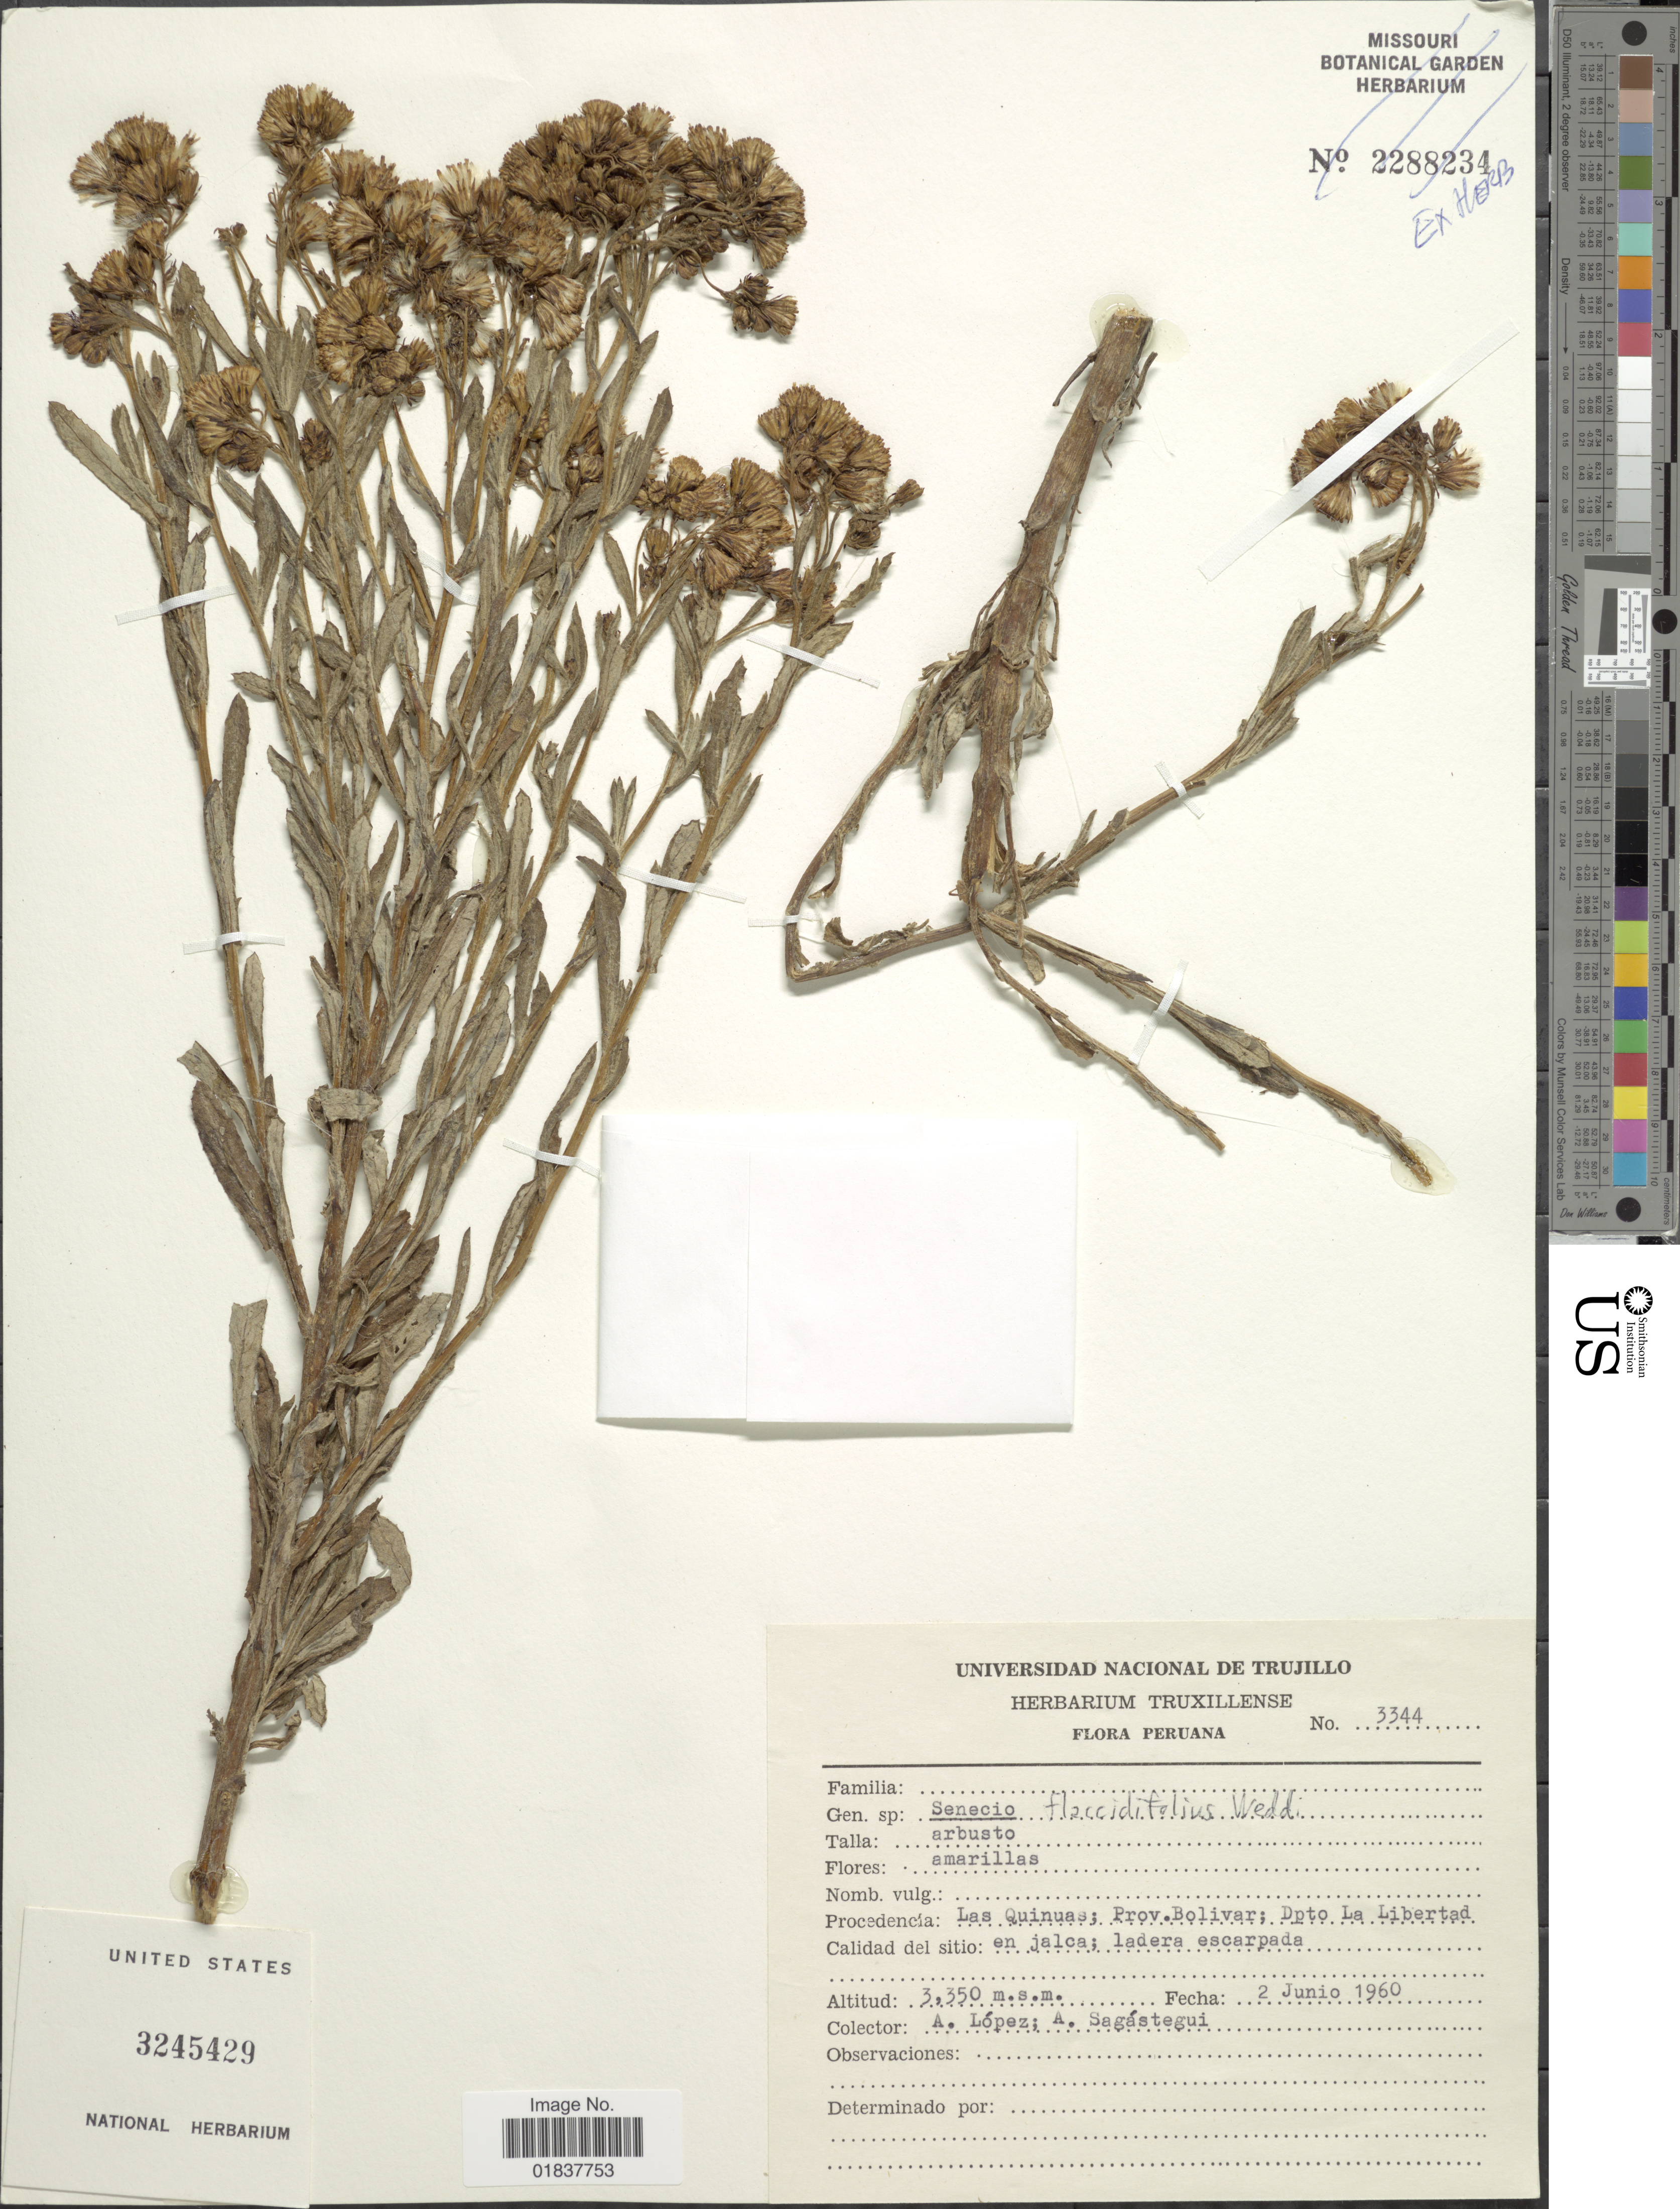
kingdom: Plantae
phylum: Tracheophyta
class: Magnoliopsida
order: Asterales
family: Asteraceae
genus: Senecio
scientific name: Senecio flaccidifolius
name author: Wedd.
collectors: A. López & A. Sagástegui A.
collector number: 3344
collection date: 1960-06-02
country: Peru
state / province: La Libertad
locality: Las Quinuas, Prov. Bolivar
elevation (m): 3350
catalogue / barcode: US 3245429